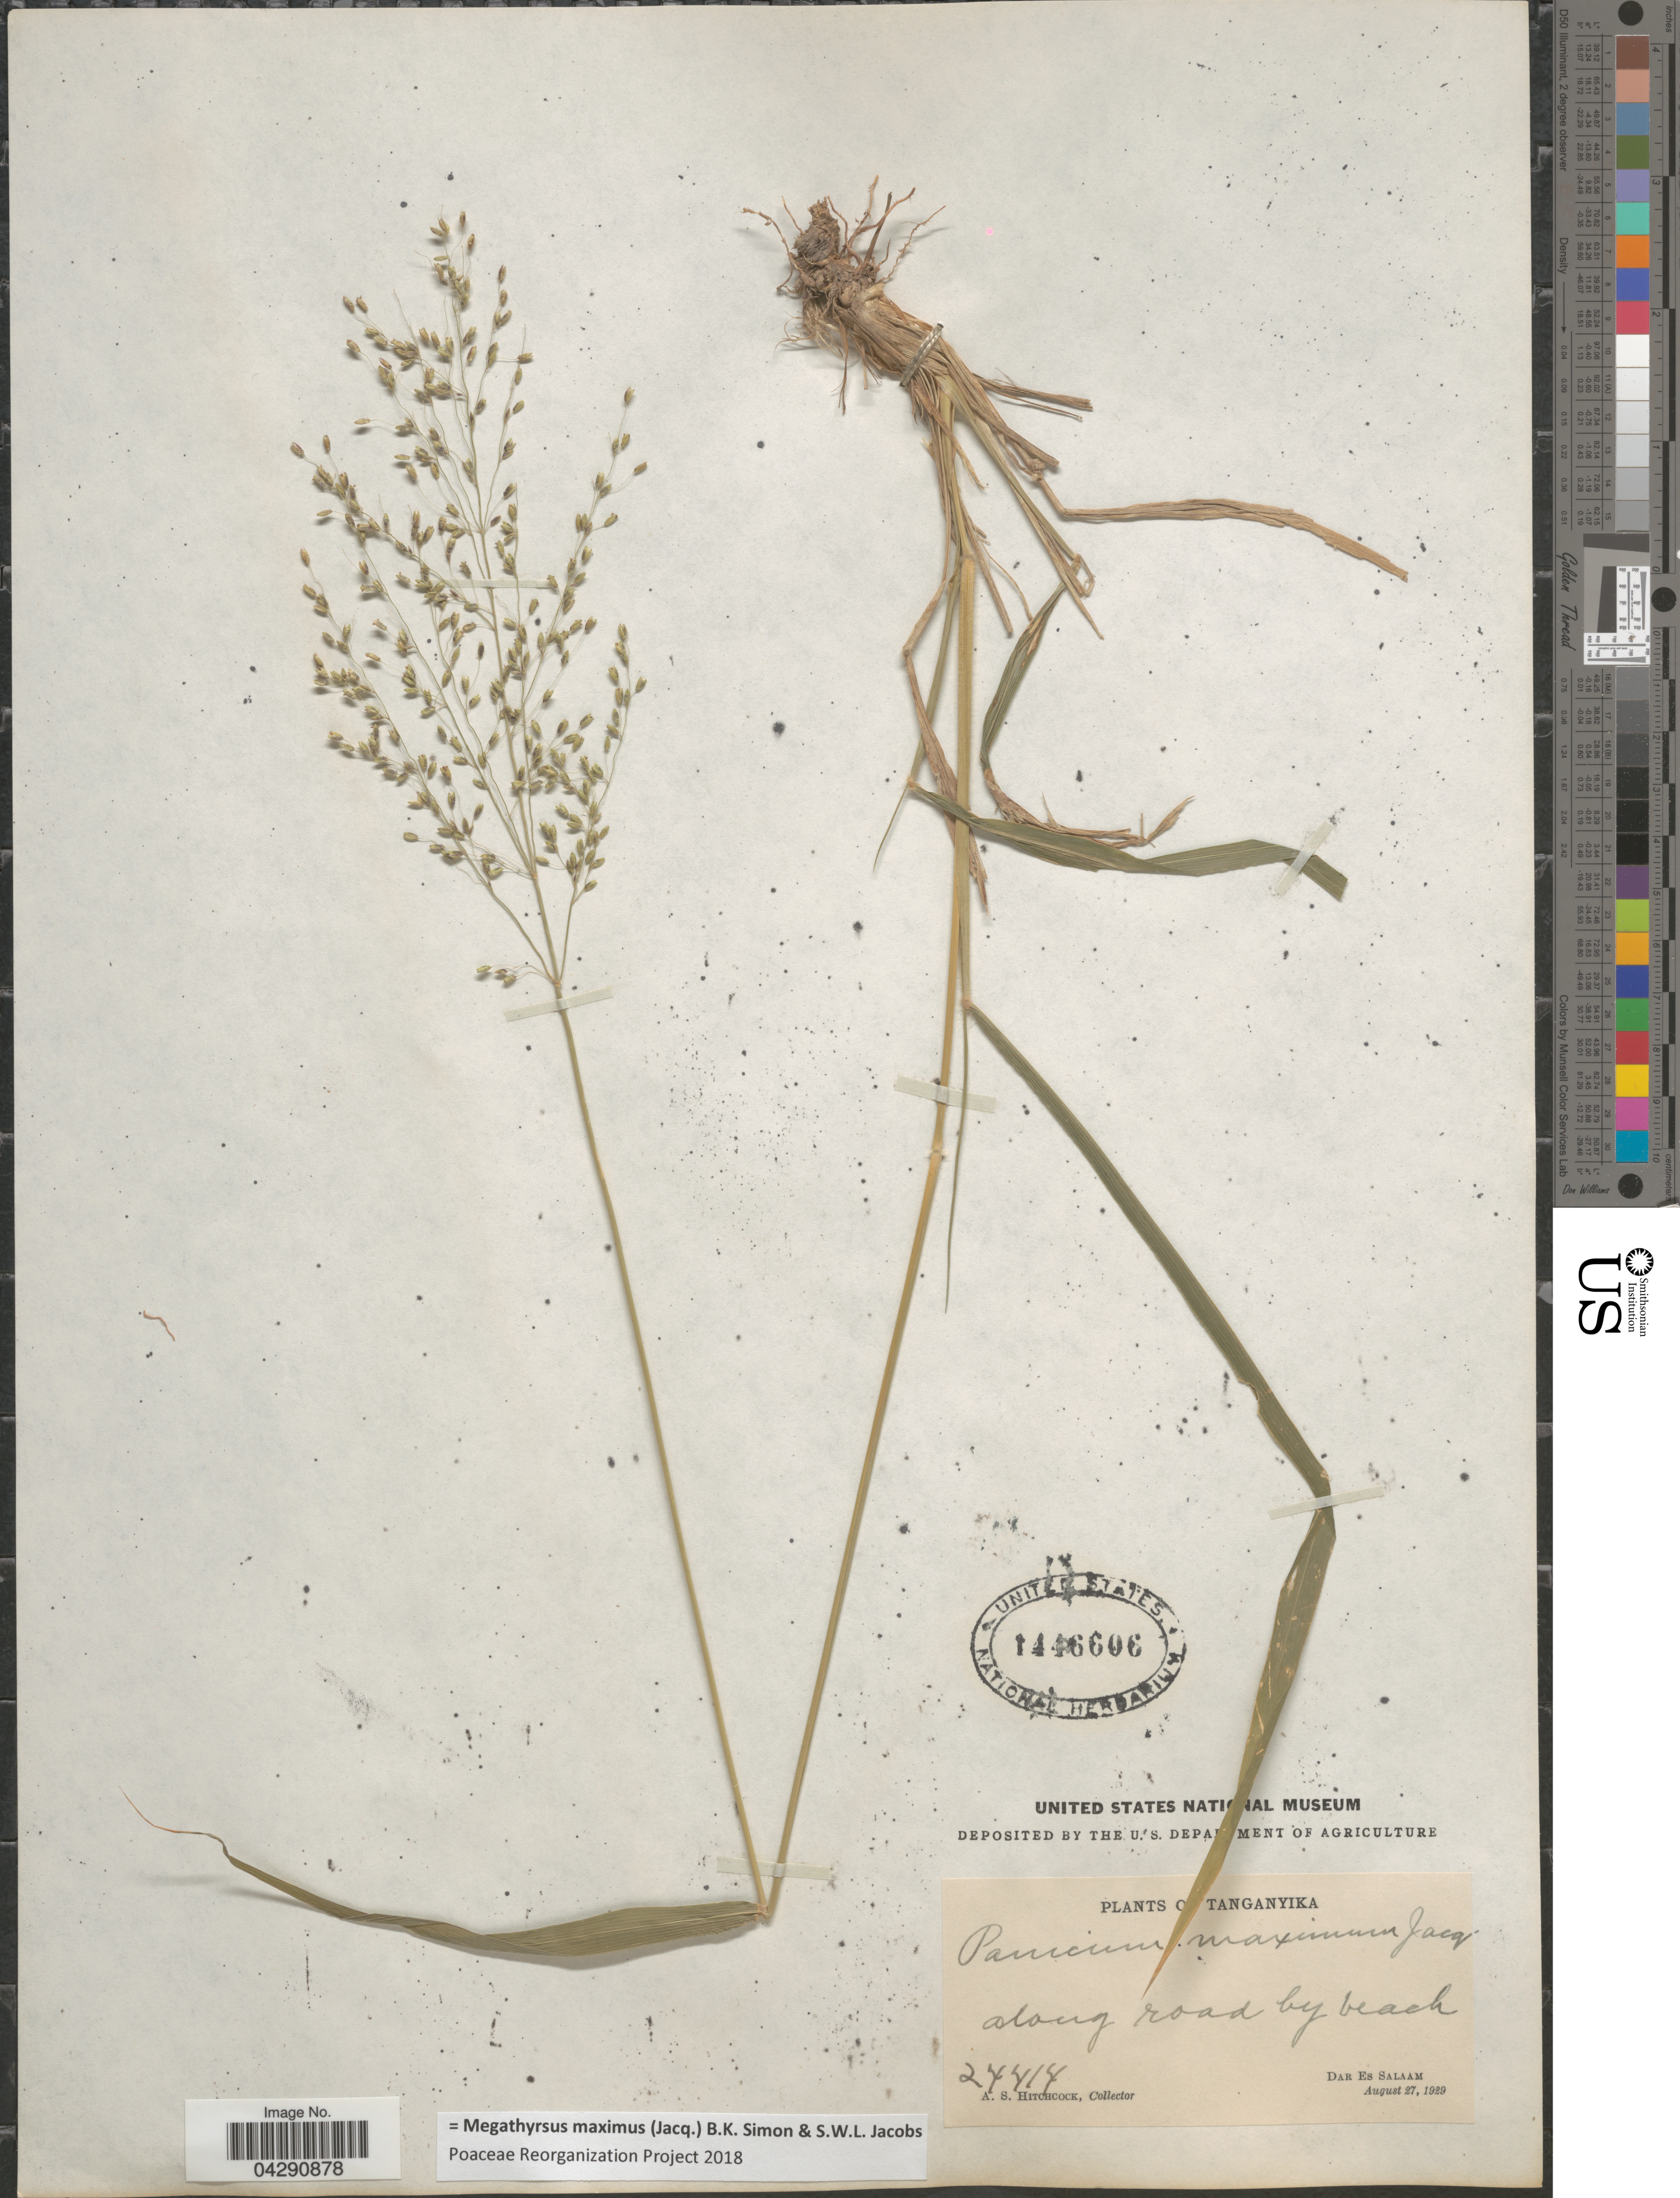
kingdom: Plantae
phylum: Tracheophyta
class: Liliopsida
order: Poales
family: Poaceae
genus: Megathyrsus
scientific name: Megathyrsus maximus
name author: (Jacq.) B.K. Simon & S.W.L. Jacobs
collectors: A. S. Hitchcock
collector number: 24414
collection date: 1929-08-27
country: Tanzania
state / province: Dar es Salaam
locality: Tanganyika.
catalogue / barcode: US 1446696